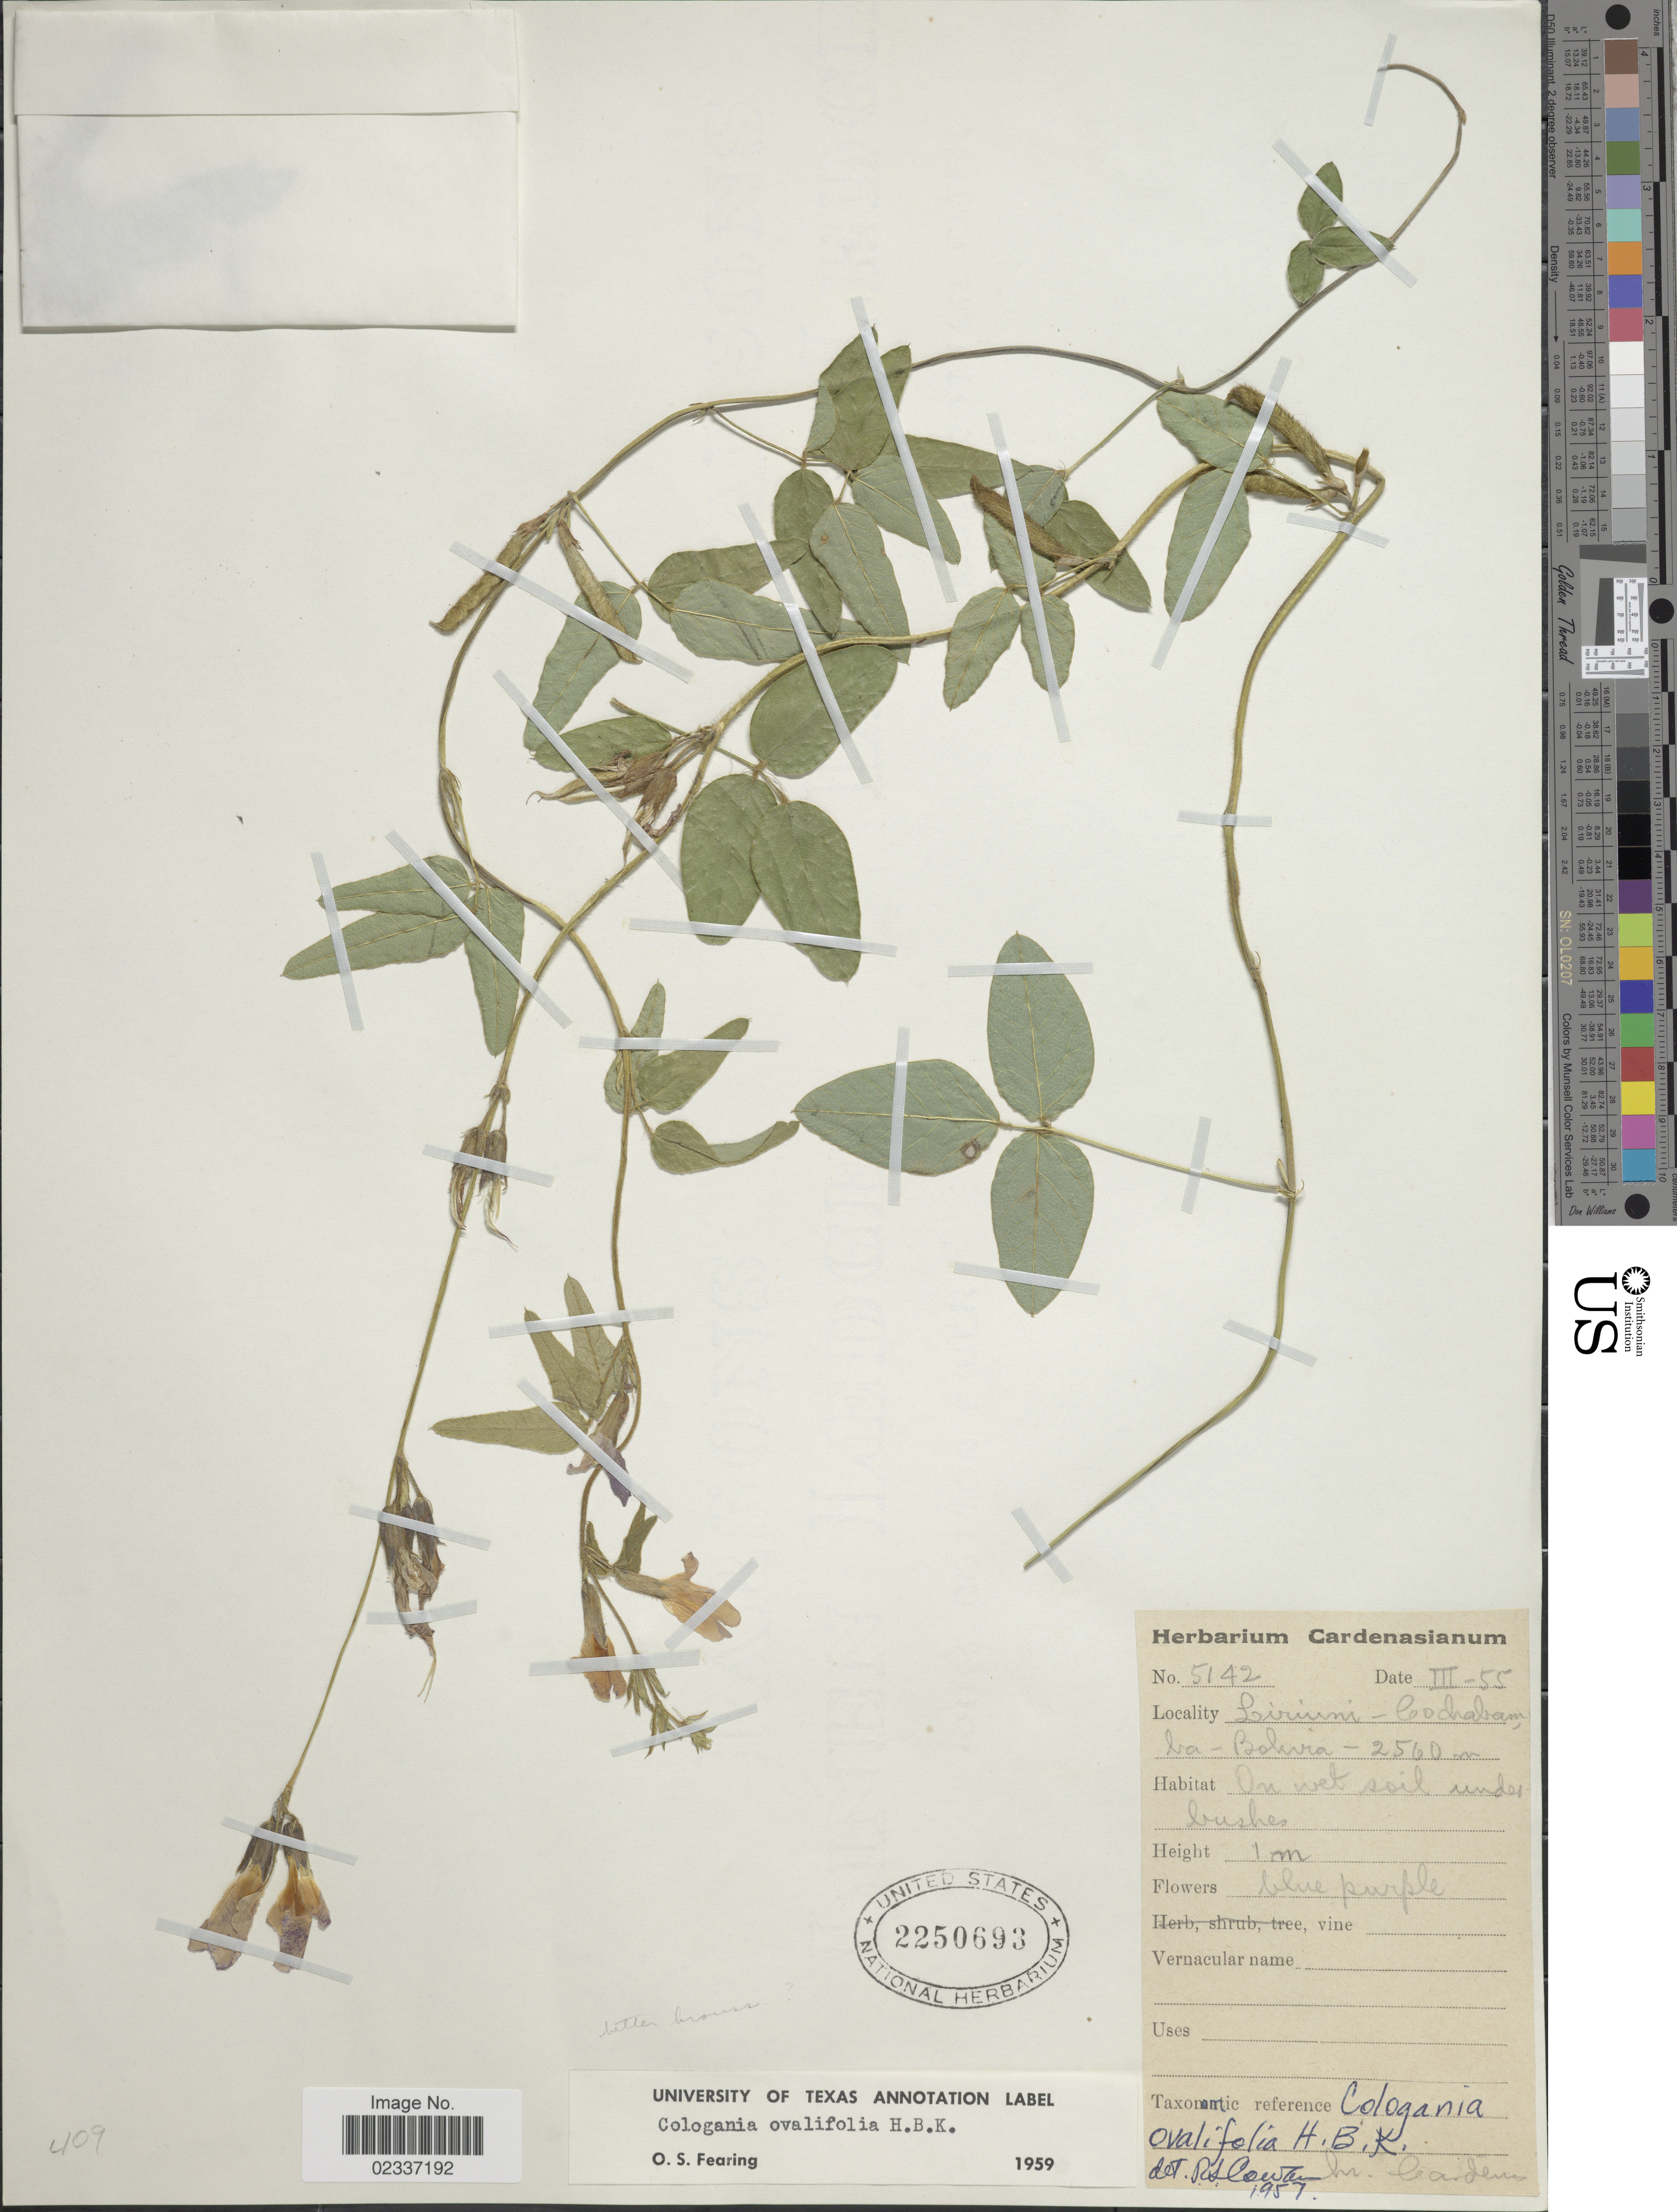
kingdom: Plantae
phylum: Tracheophyta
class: Magnoliopsida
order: Fabales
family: Fabaceae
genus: Cologania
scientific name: Cologania broussonetii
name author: (Balb.) DC.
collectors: M. Cárdenas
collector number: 5142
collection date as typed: Transcribed d/m/y: /3/55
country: Bolivia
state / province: Cochabamba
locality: Liriumi. On wet soil.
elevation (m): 2560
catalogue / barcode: US 2250693